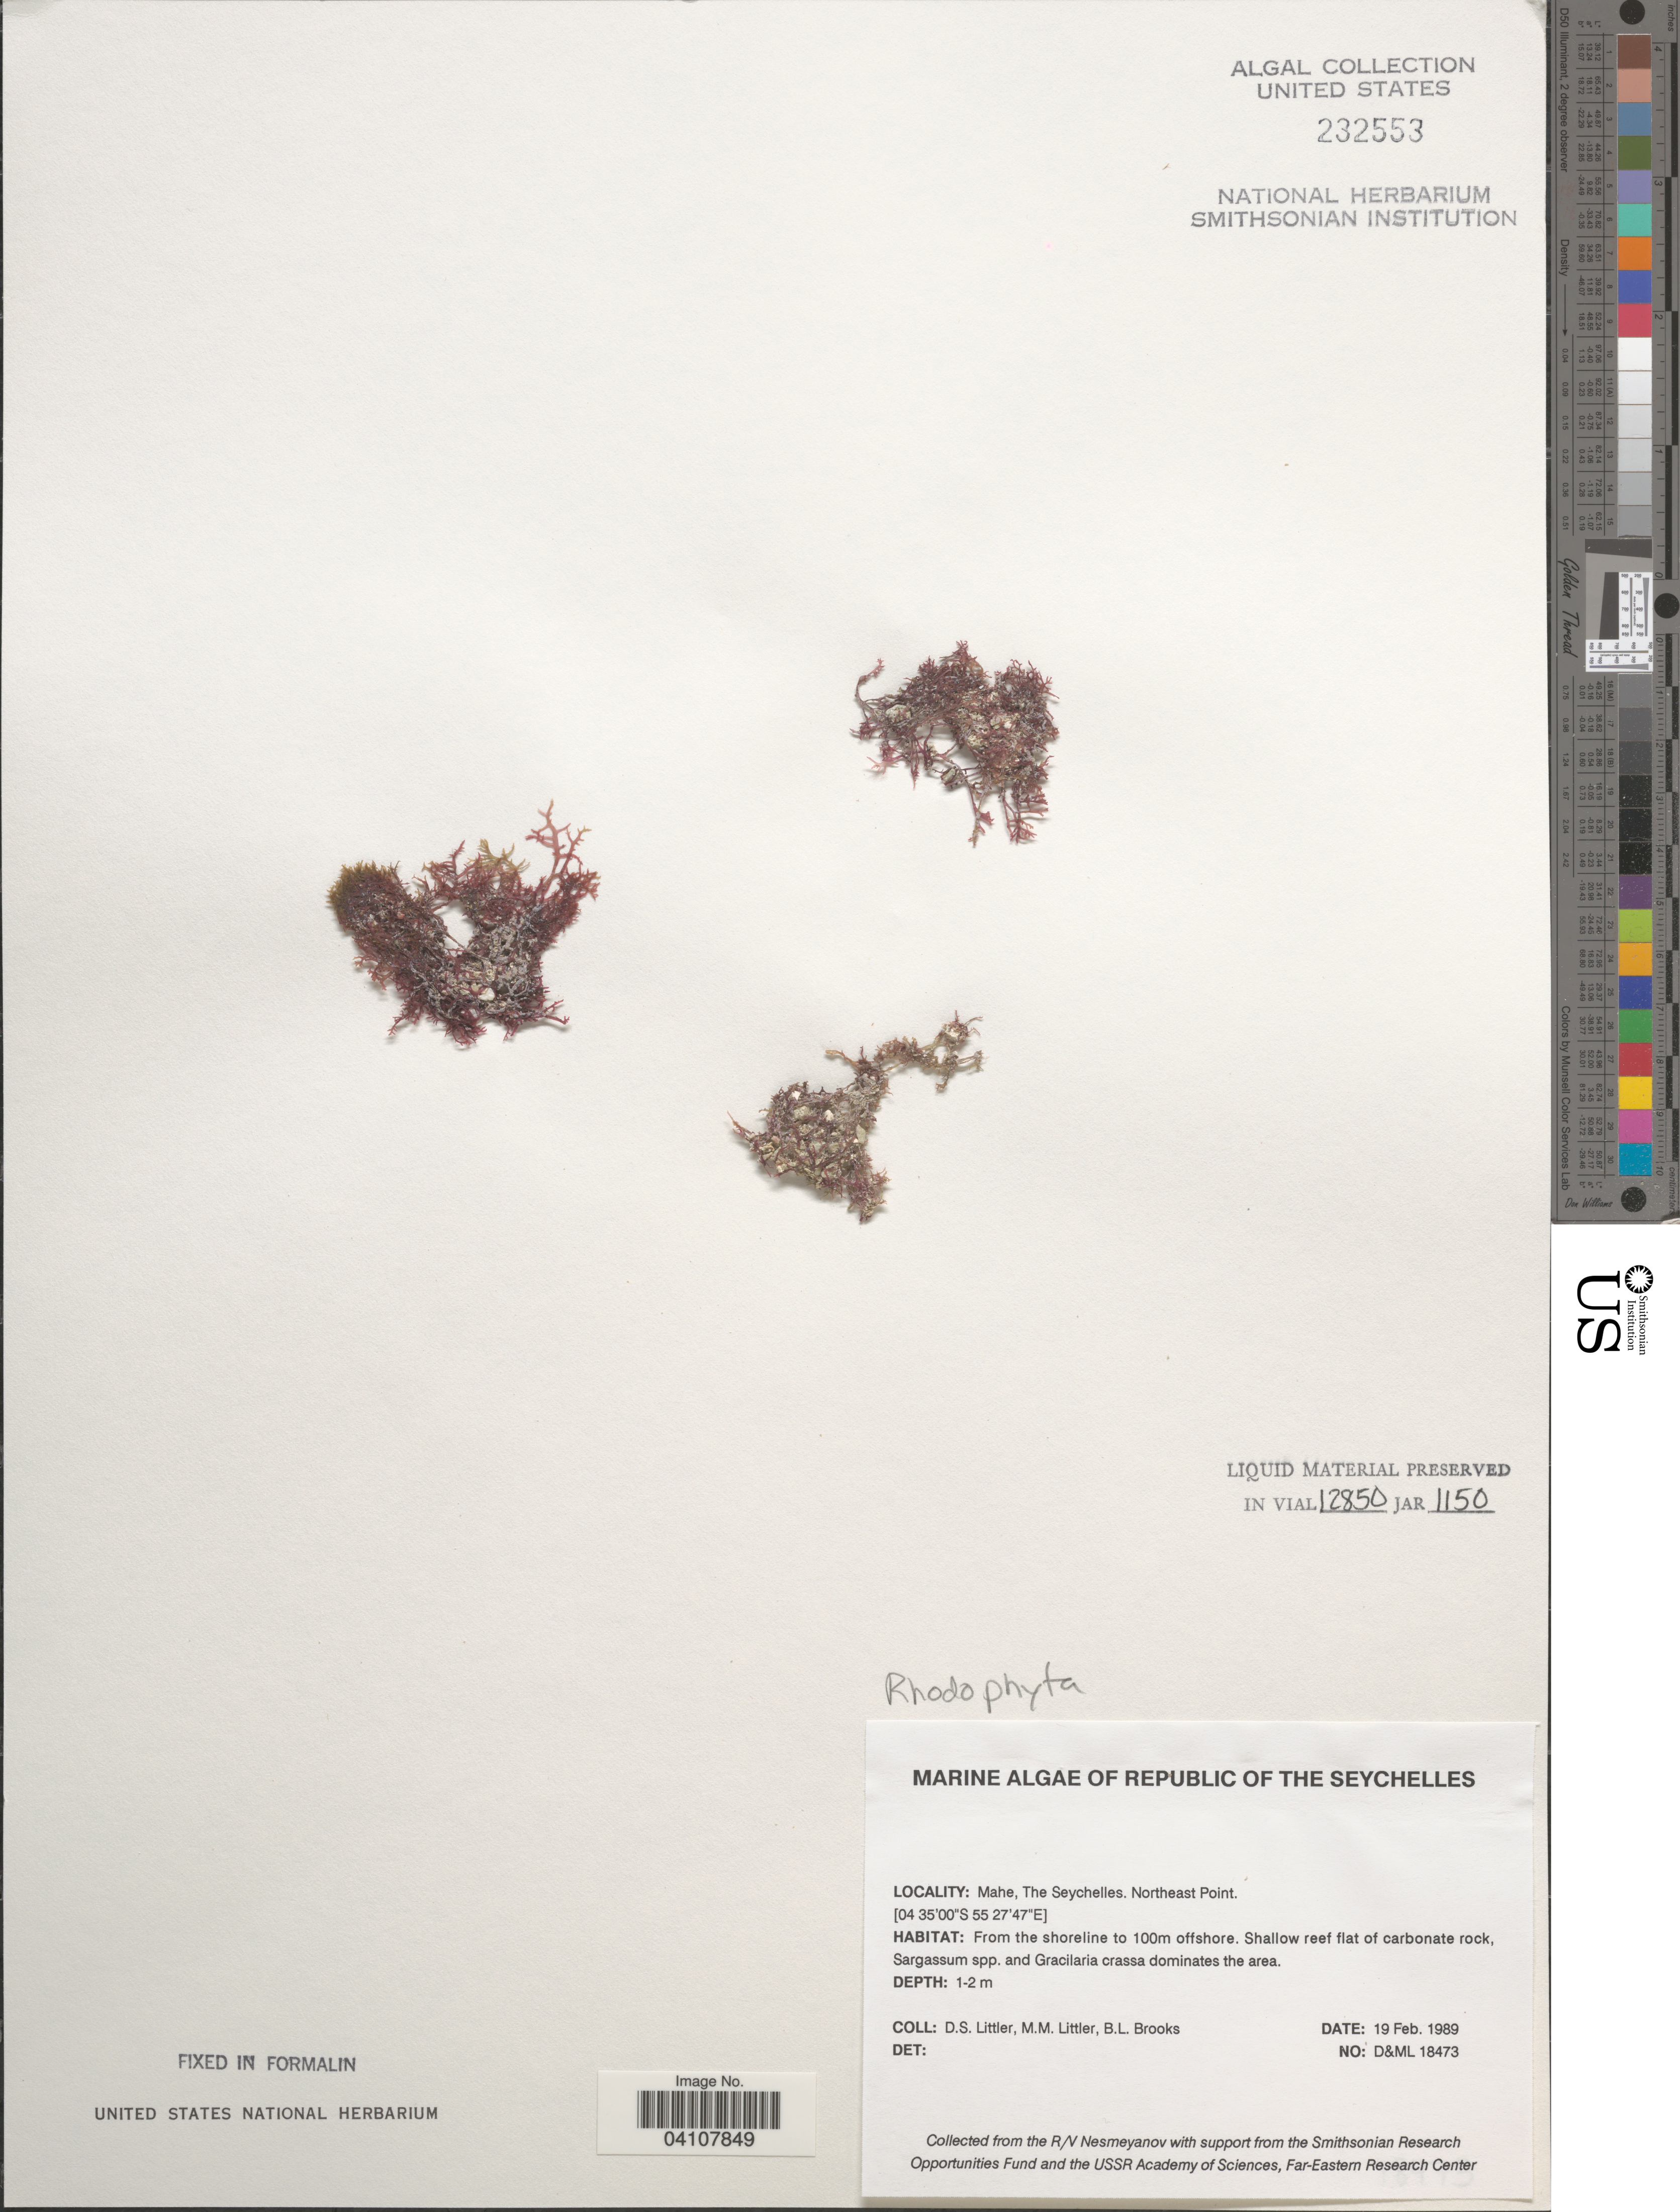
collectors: D. S. Littler & B. Brooks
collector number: D&ML18473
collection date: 1989-02-19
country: Seychelles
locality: Republic of the Seychelles. Mahe. Northeast Point. From the shoreline to 100m offshore.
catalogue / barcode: US 232553